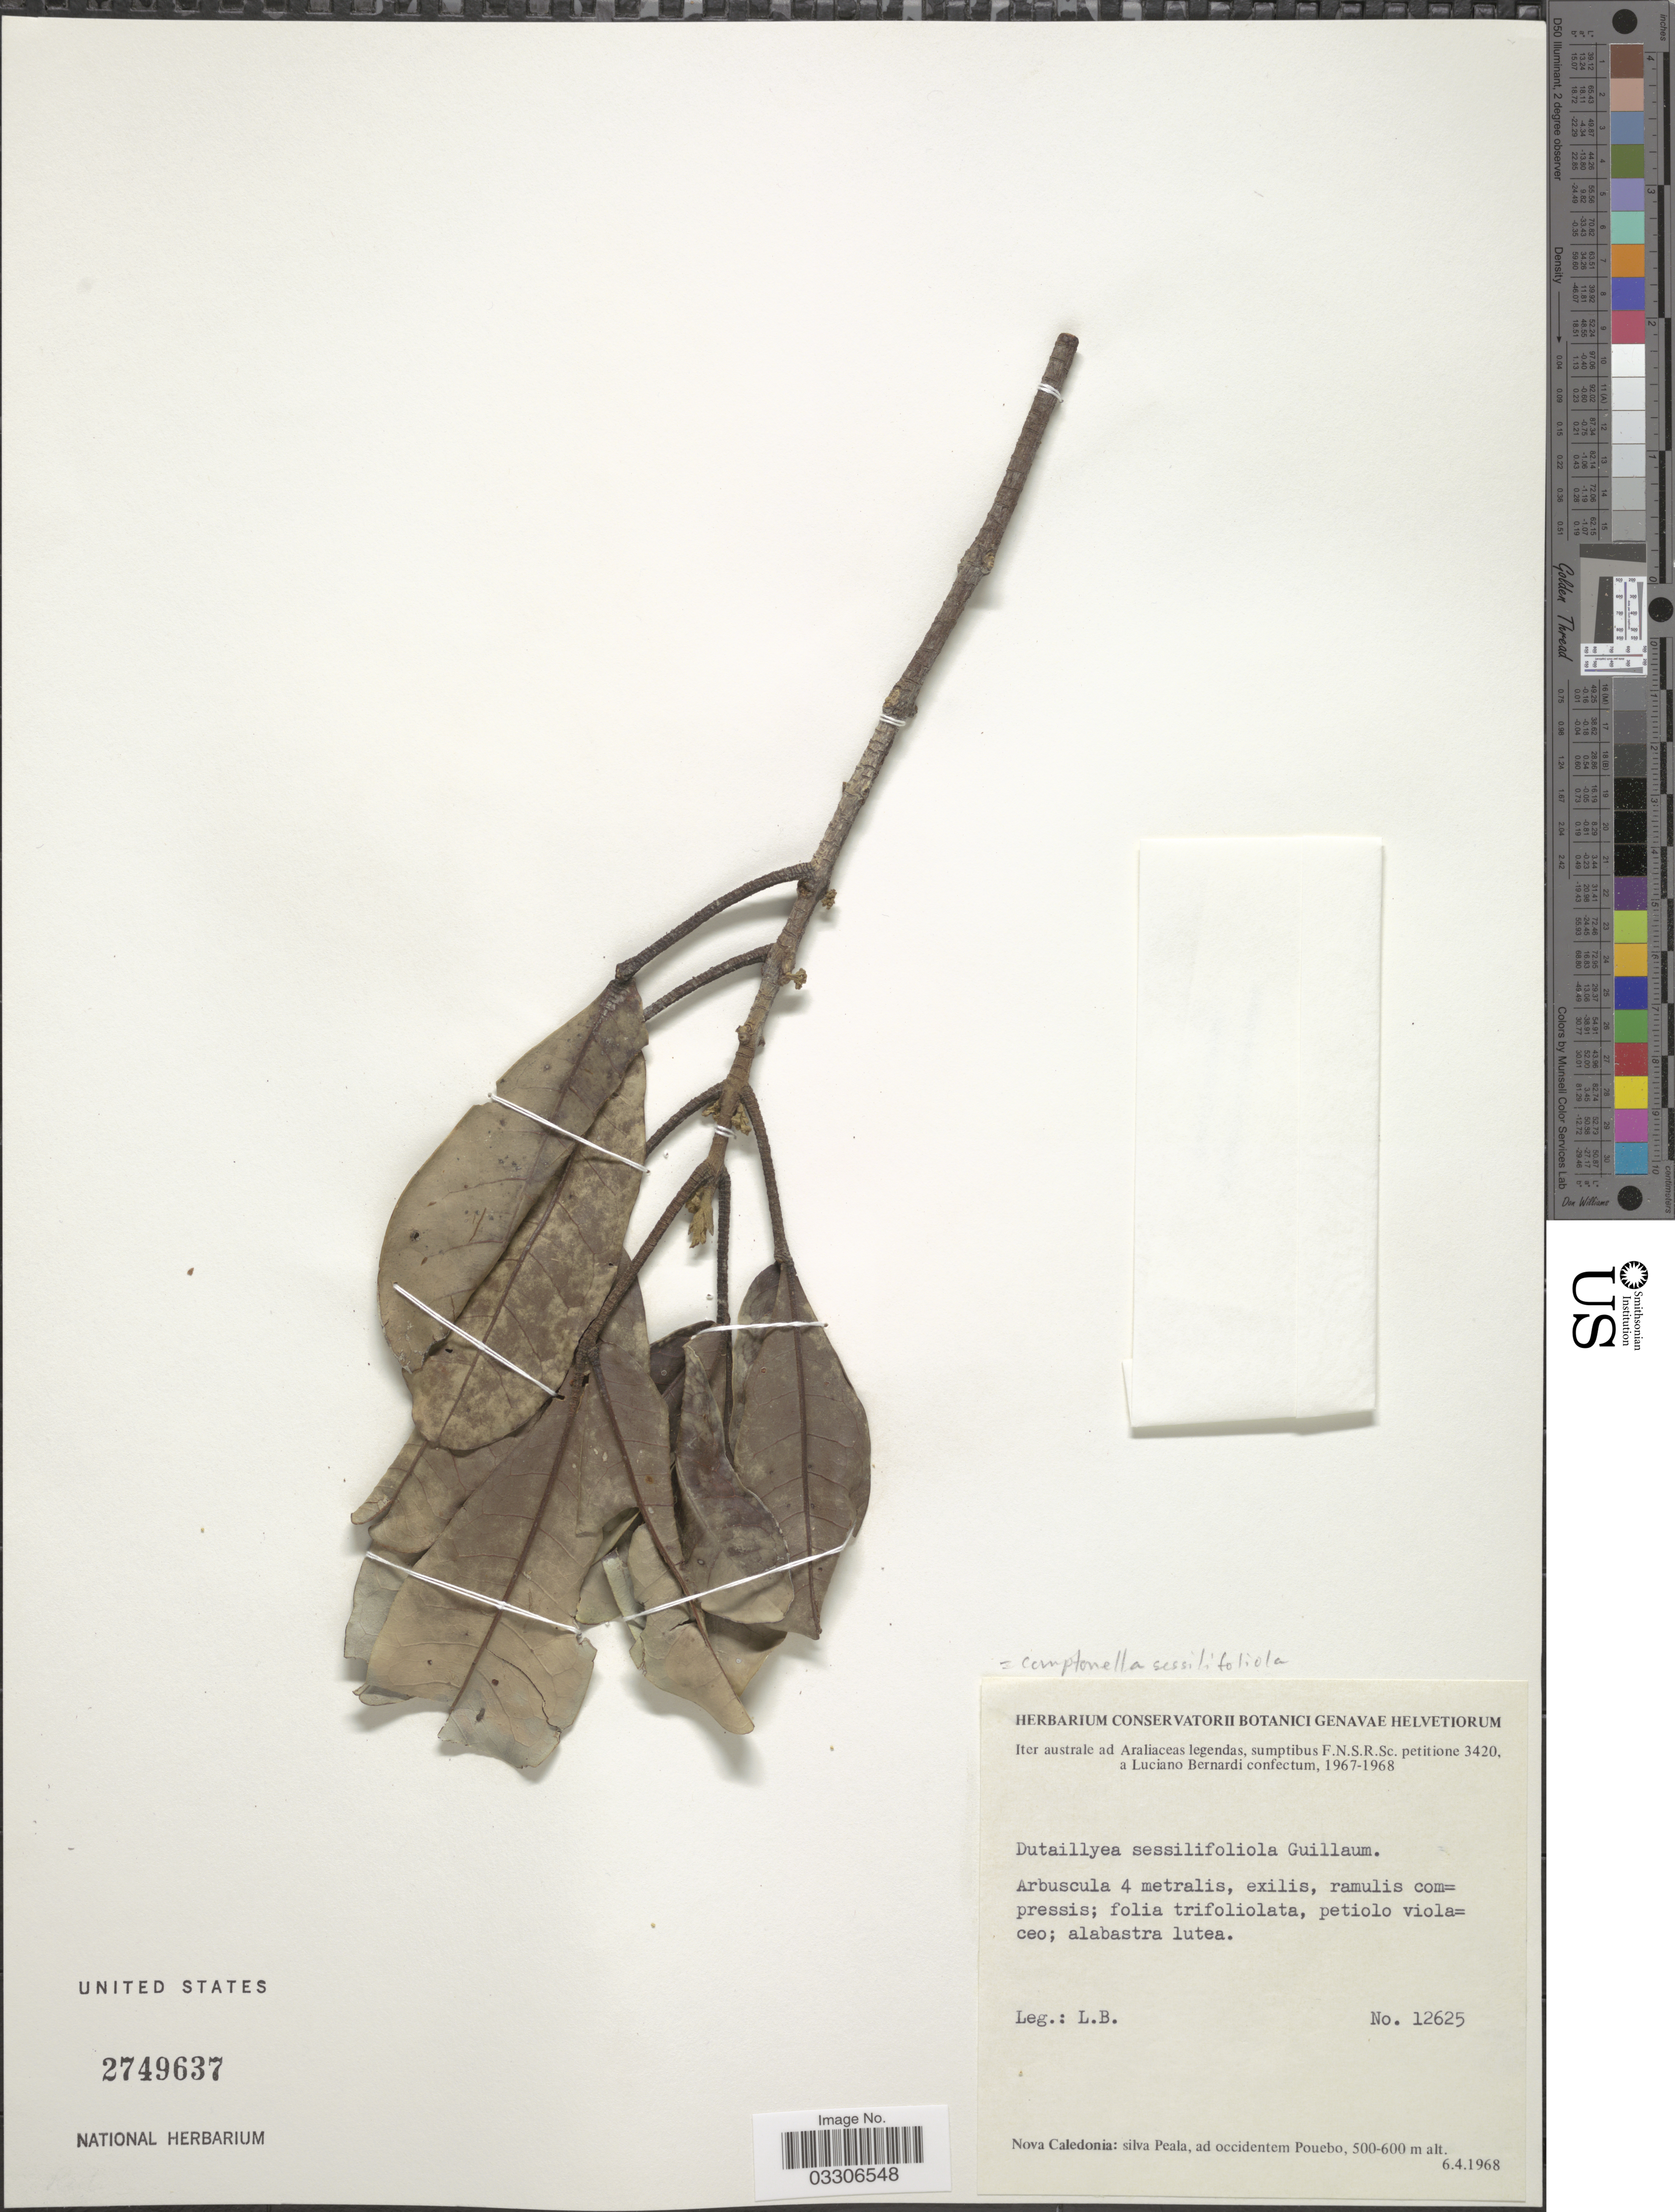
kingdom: Plantae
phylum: Tracheophyta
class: Magnoliopsida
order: Sapindales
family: Rutaceae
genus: Comptonella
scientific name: Comptonella sessilifoliola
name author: (Guillaumin) T.G. Hartley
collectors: L. Bernardi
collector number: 12625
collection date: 1968-04-06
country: New Caledonia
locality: Nova Caledonia: silva Peala, ad occidentem Pouebo.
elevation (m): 500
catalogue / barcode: US 2749637